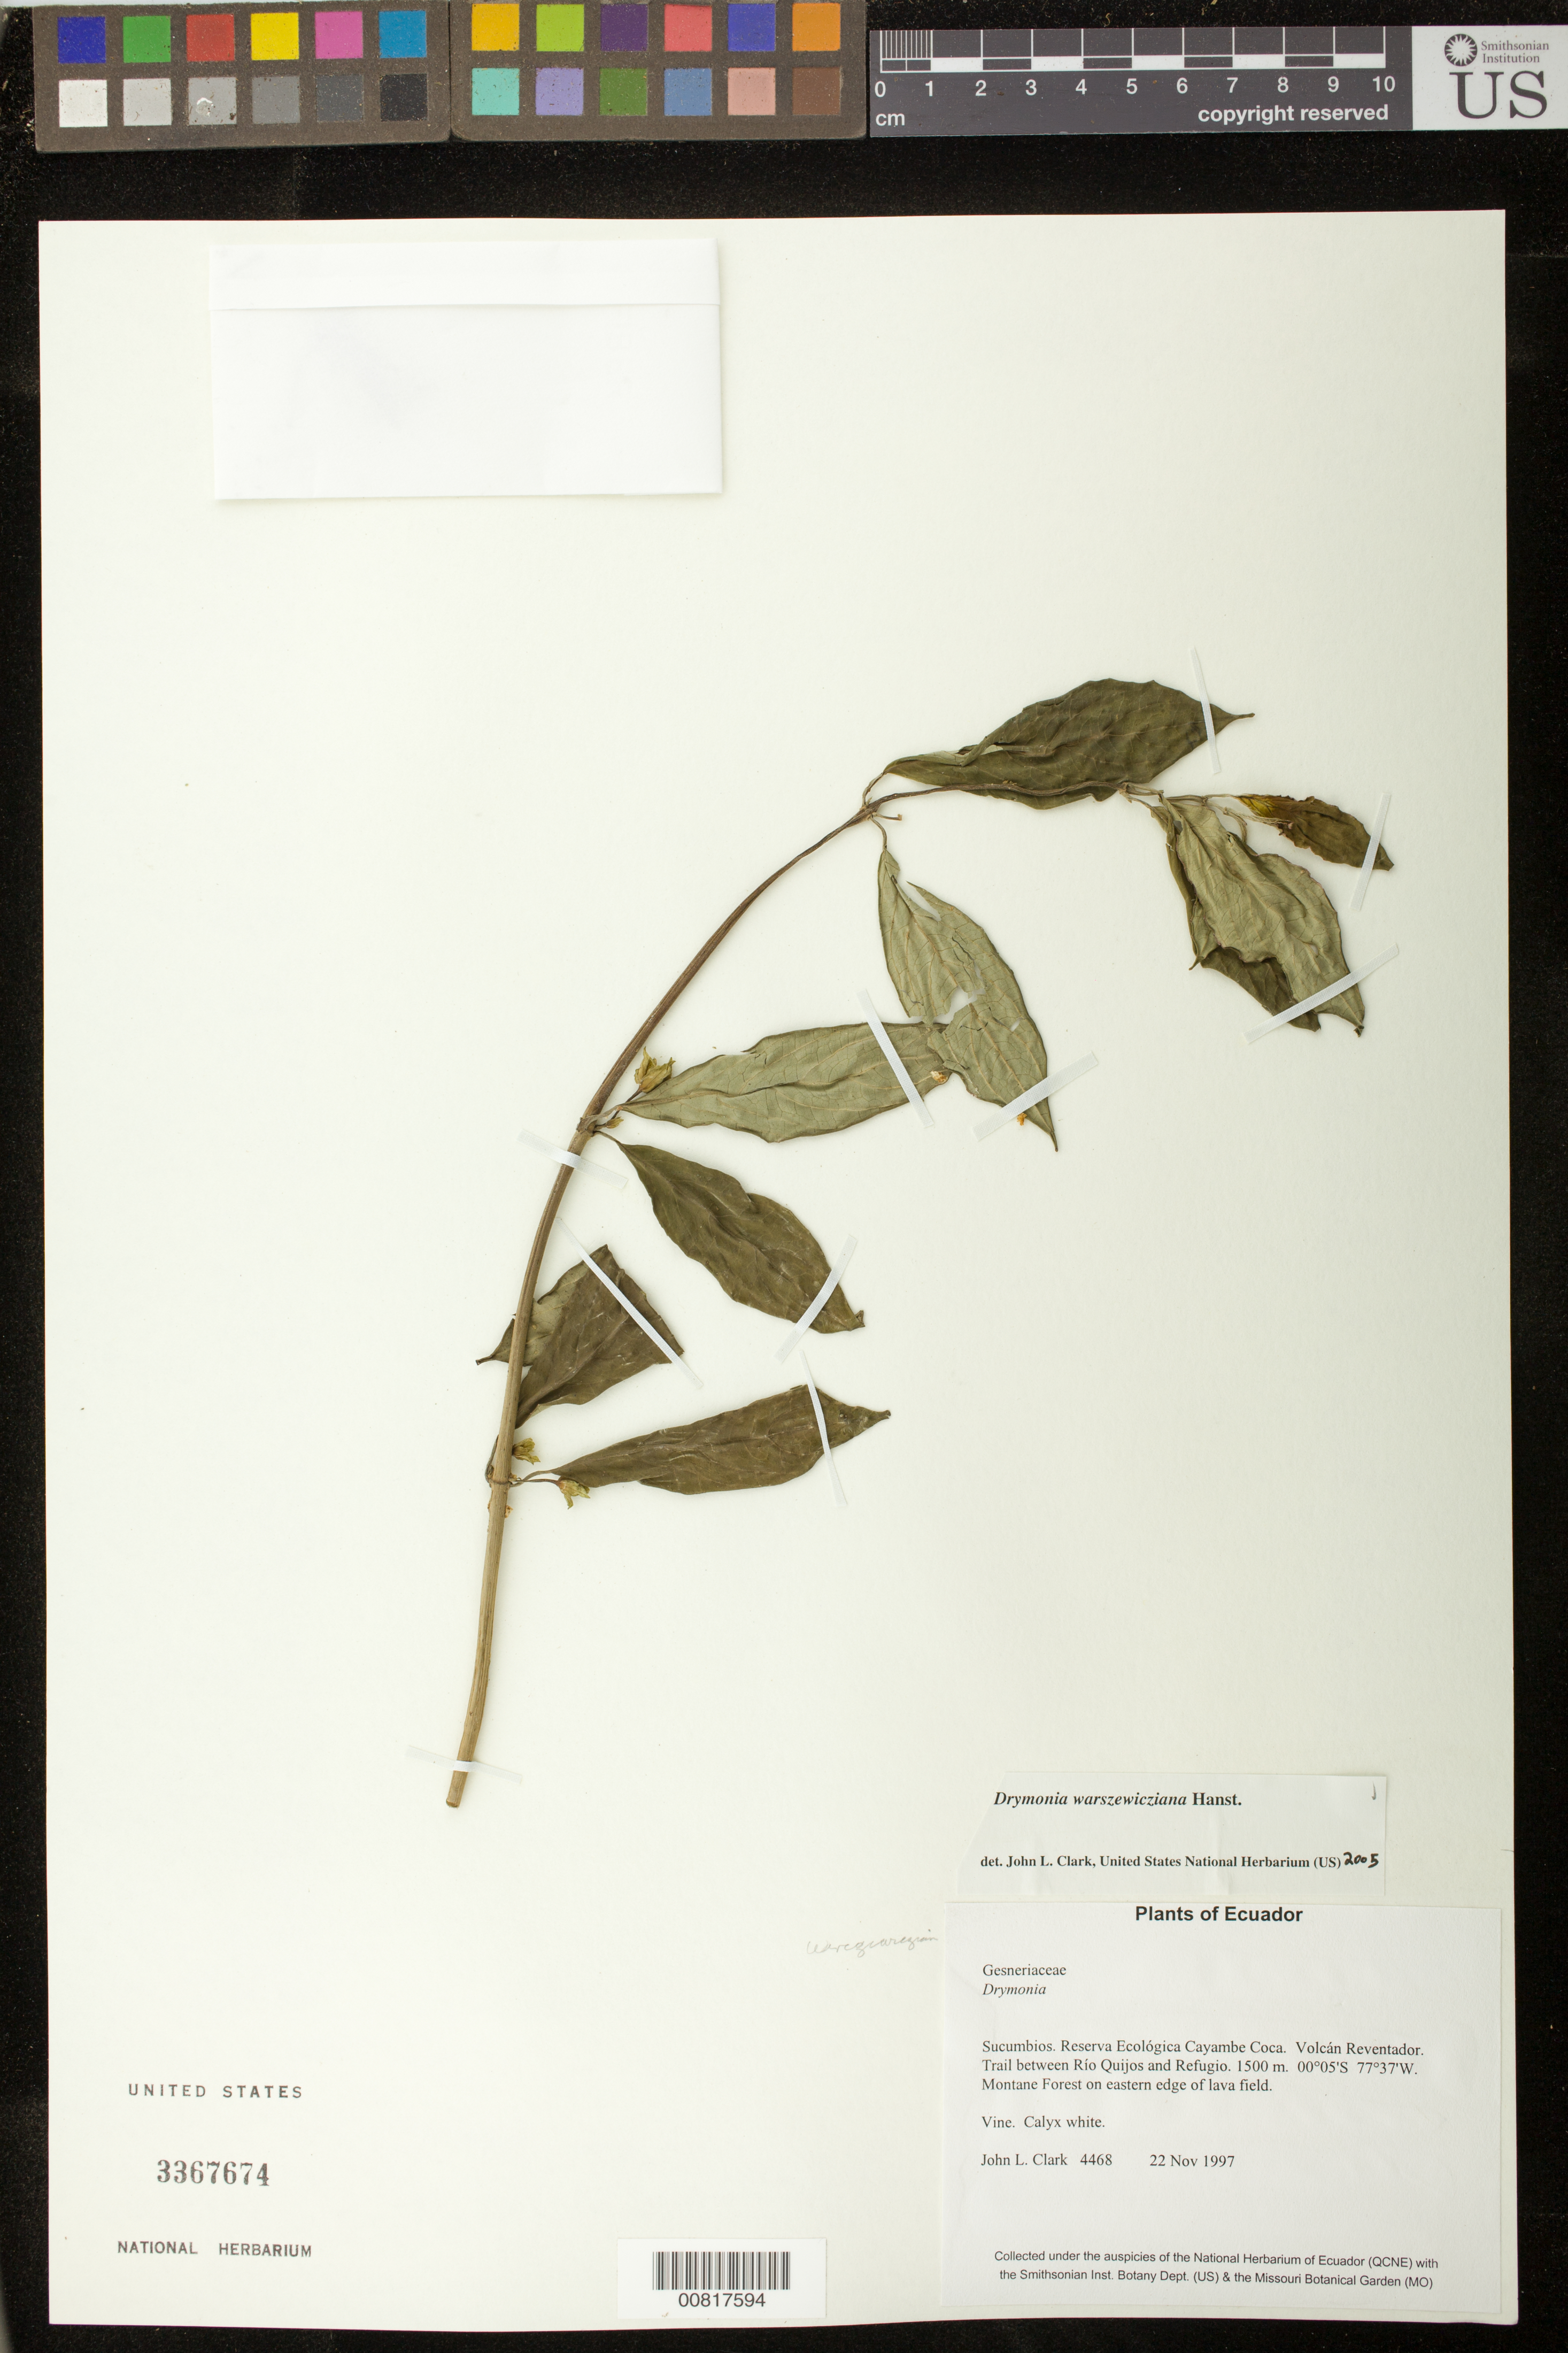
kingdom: Plantae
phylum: Tracheophyta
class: Magnoliopsida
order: Lamiales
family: Gesneriaceae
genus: Drymonia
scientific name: Drymonia warszewicziana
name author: Hanst.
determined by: Clark, J. L., (SEL), The Marie Selby Botanical Garden (UNITED STATES)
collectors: J. L. Clark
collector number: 4468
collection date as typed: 22 Nov 1997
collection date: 1997-11-22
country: Ecuador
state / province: Sucumbíos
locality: Reserva Ecológica Cayambe Coca. Volcán Reventador. Trail between Río Quijos and Refugio.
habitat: Montane Forest on eastern edge of lava field.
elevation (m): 1500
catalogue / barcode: US 3367674